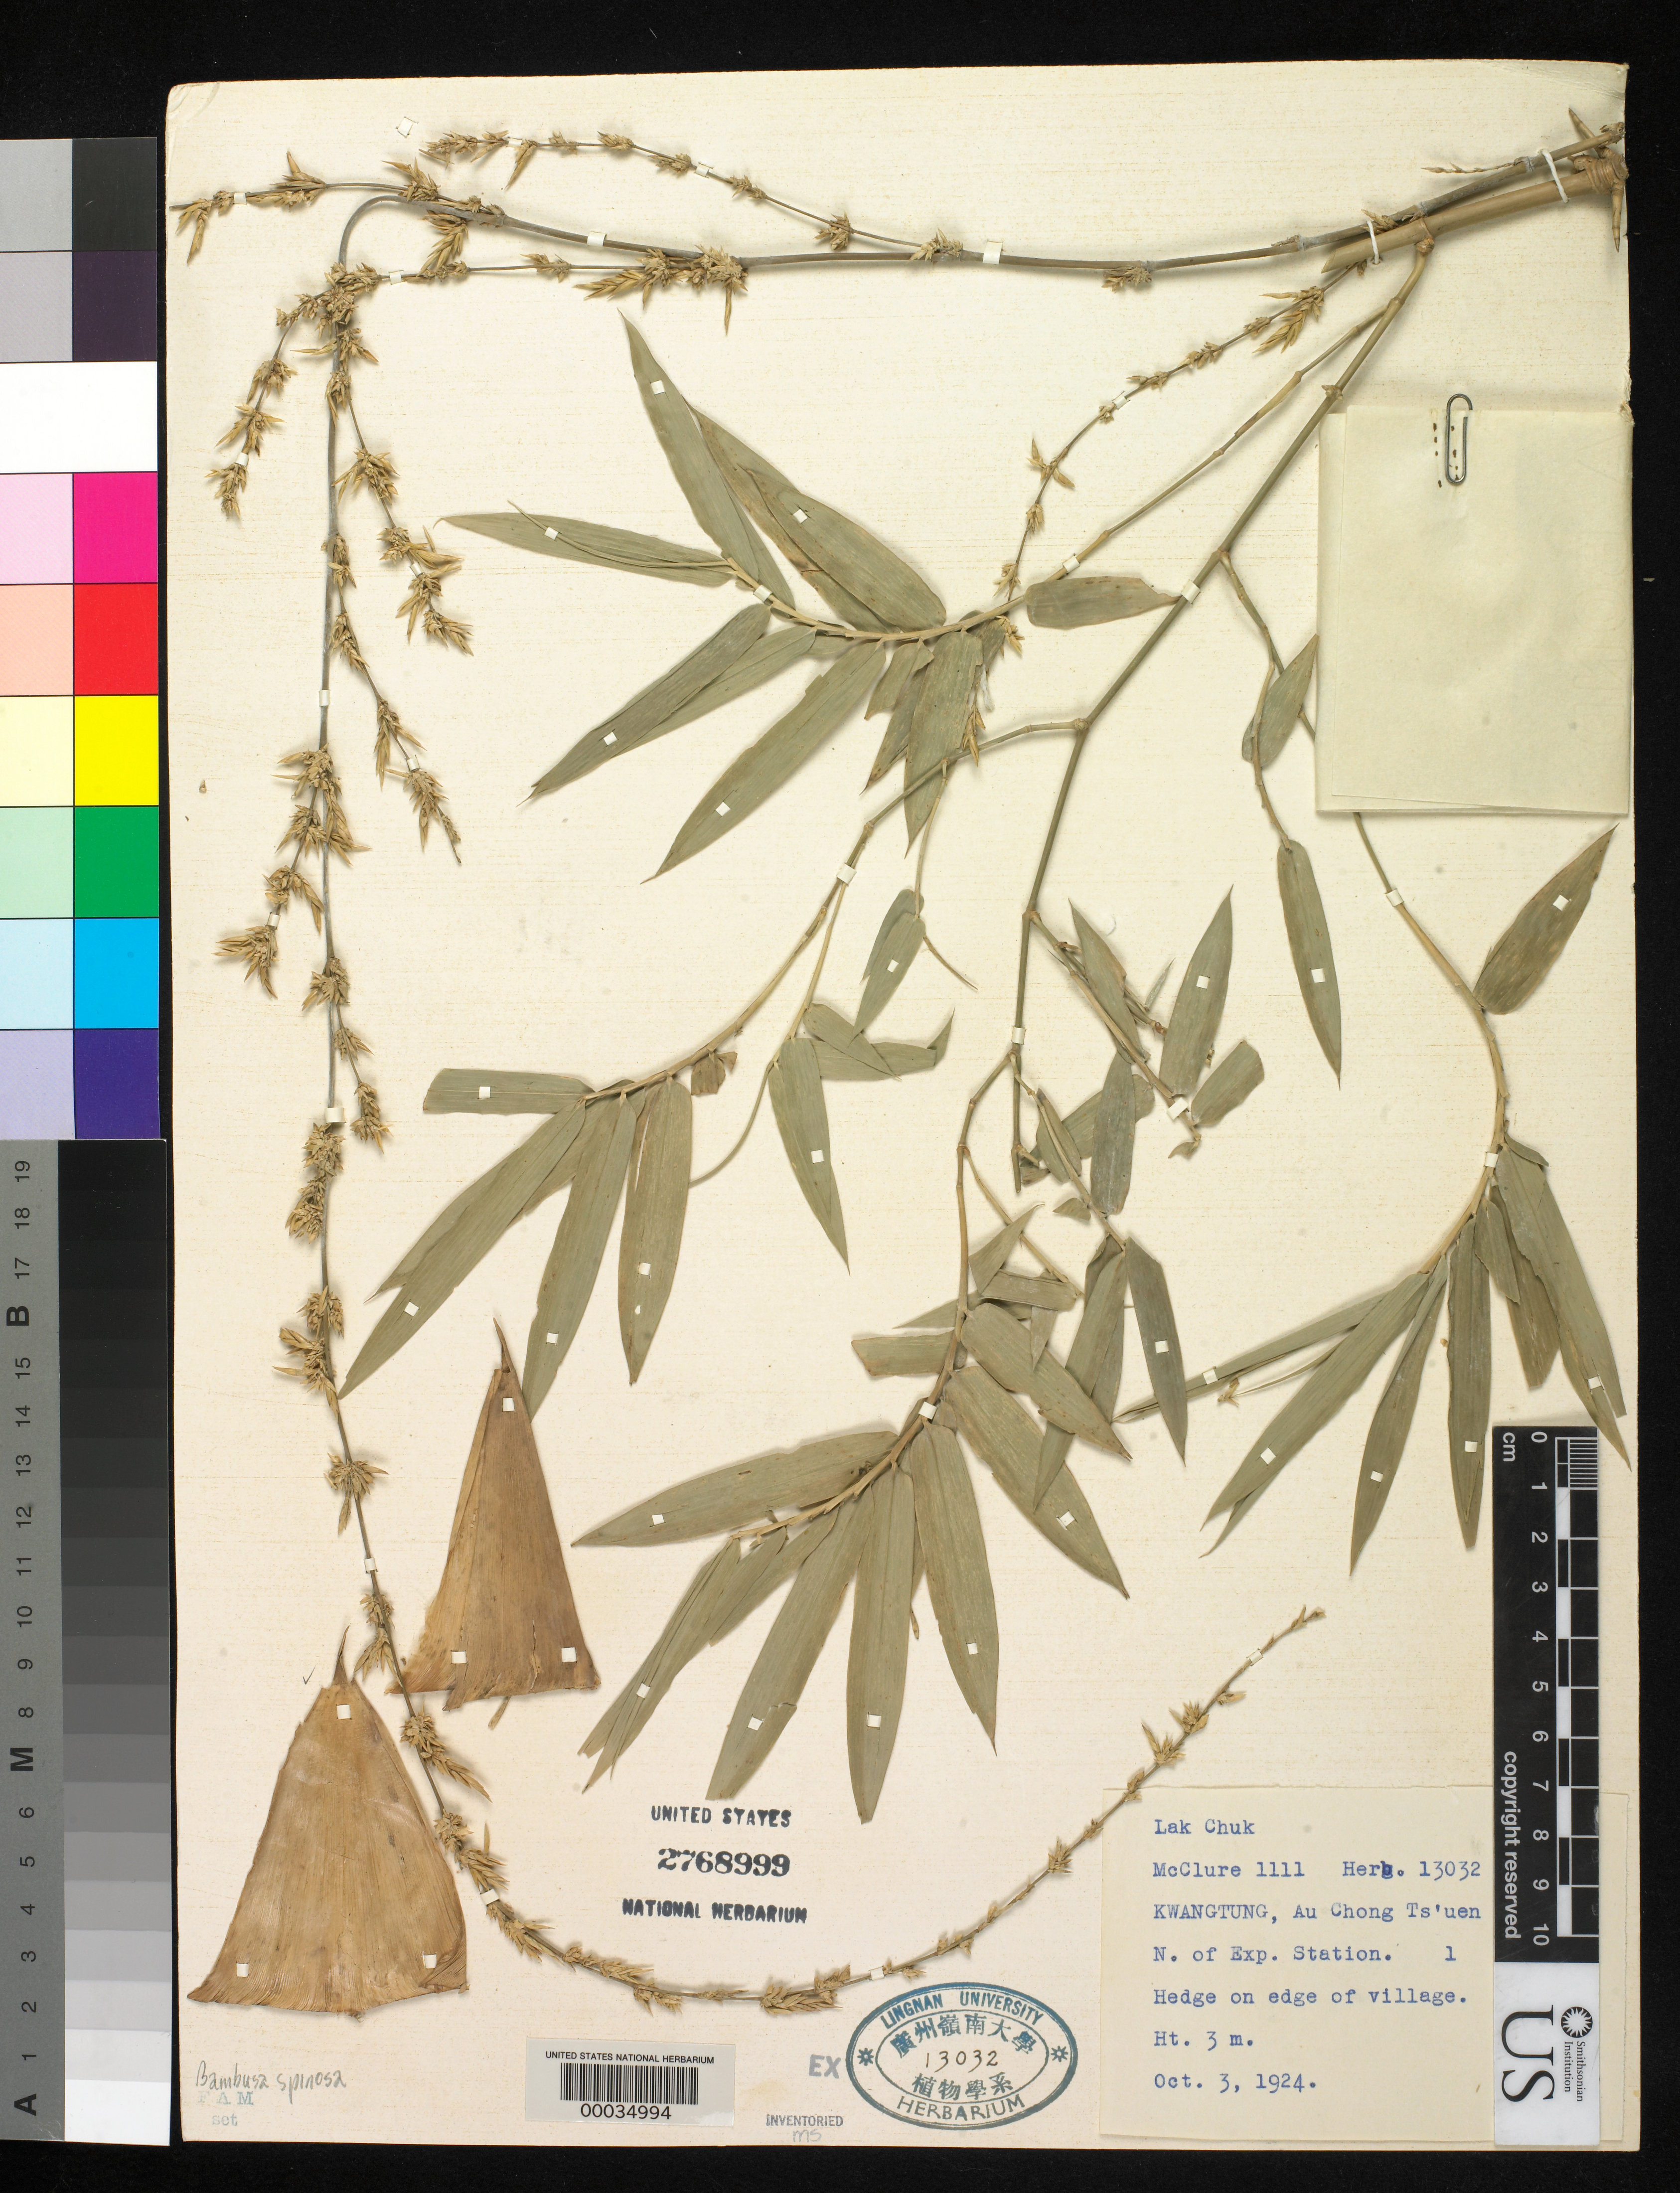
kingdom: Plantae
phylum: Tracheophyta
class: Liliopsida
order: Poales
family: Poaceae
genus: Bambusa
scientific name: Bambusa spinosa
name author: Roxb.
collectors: F. A. McClure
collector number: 1111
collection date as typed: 03 Oct 1924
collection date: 1924-10-03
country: China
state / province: Guangdong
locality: Au chong ts'uen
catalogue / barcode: US 2768999